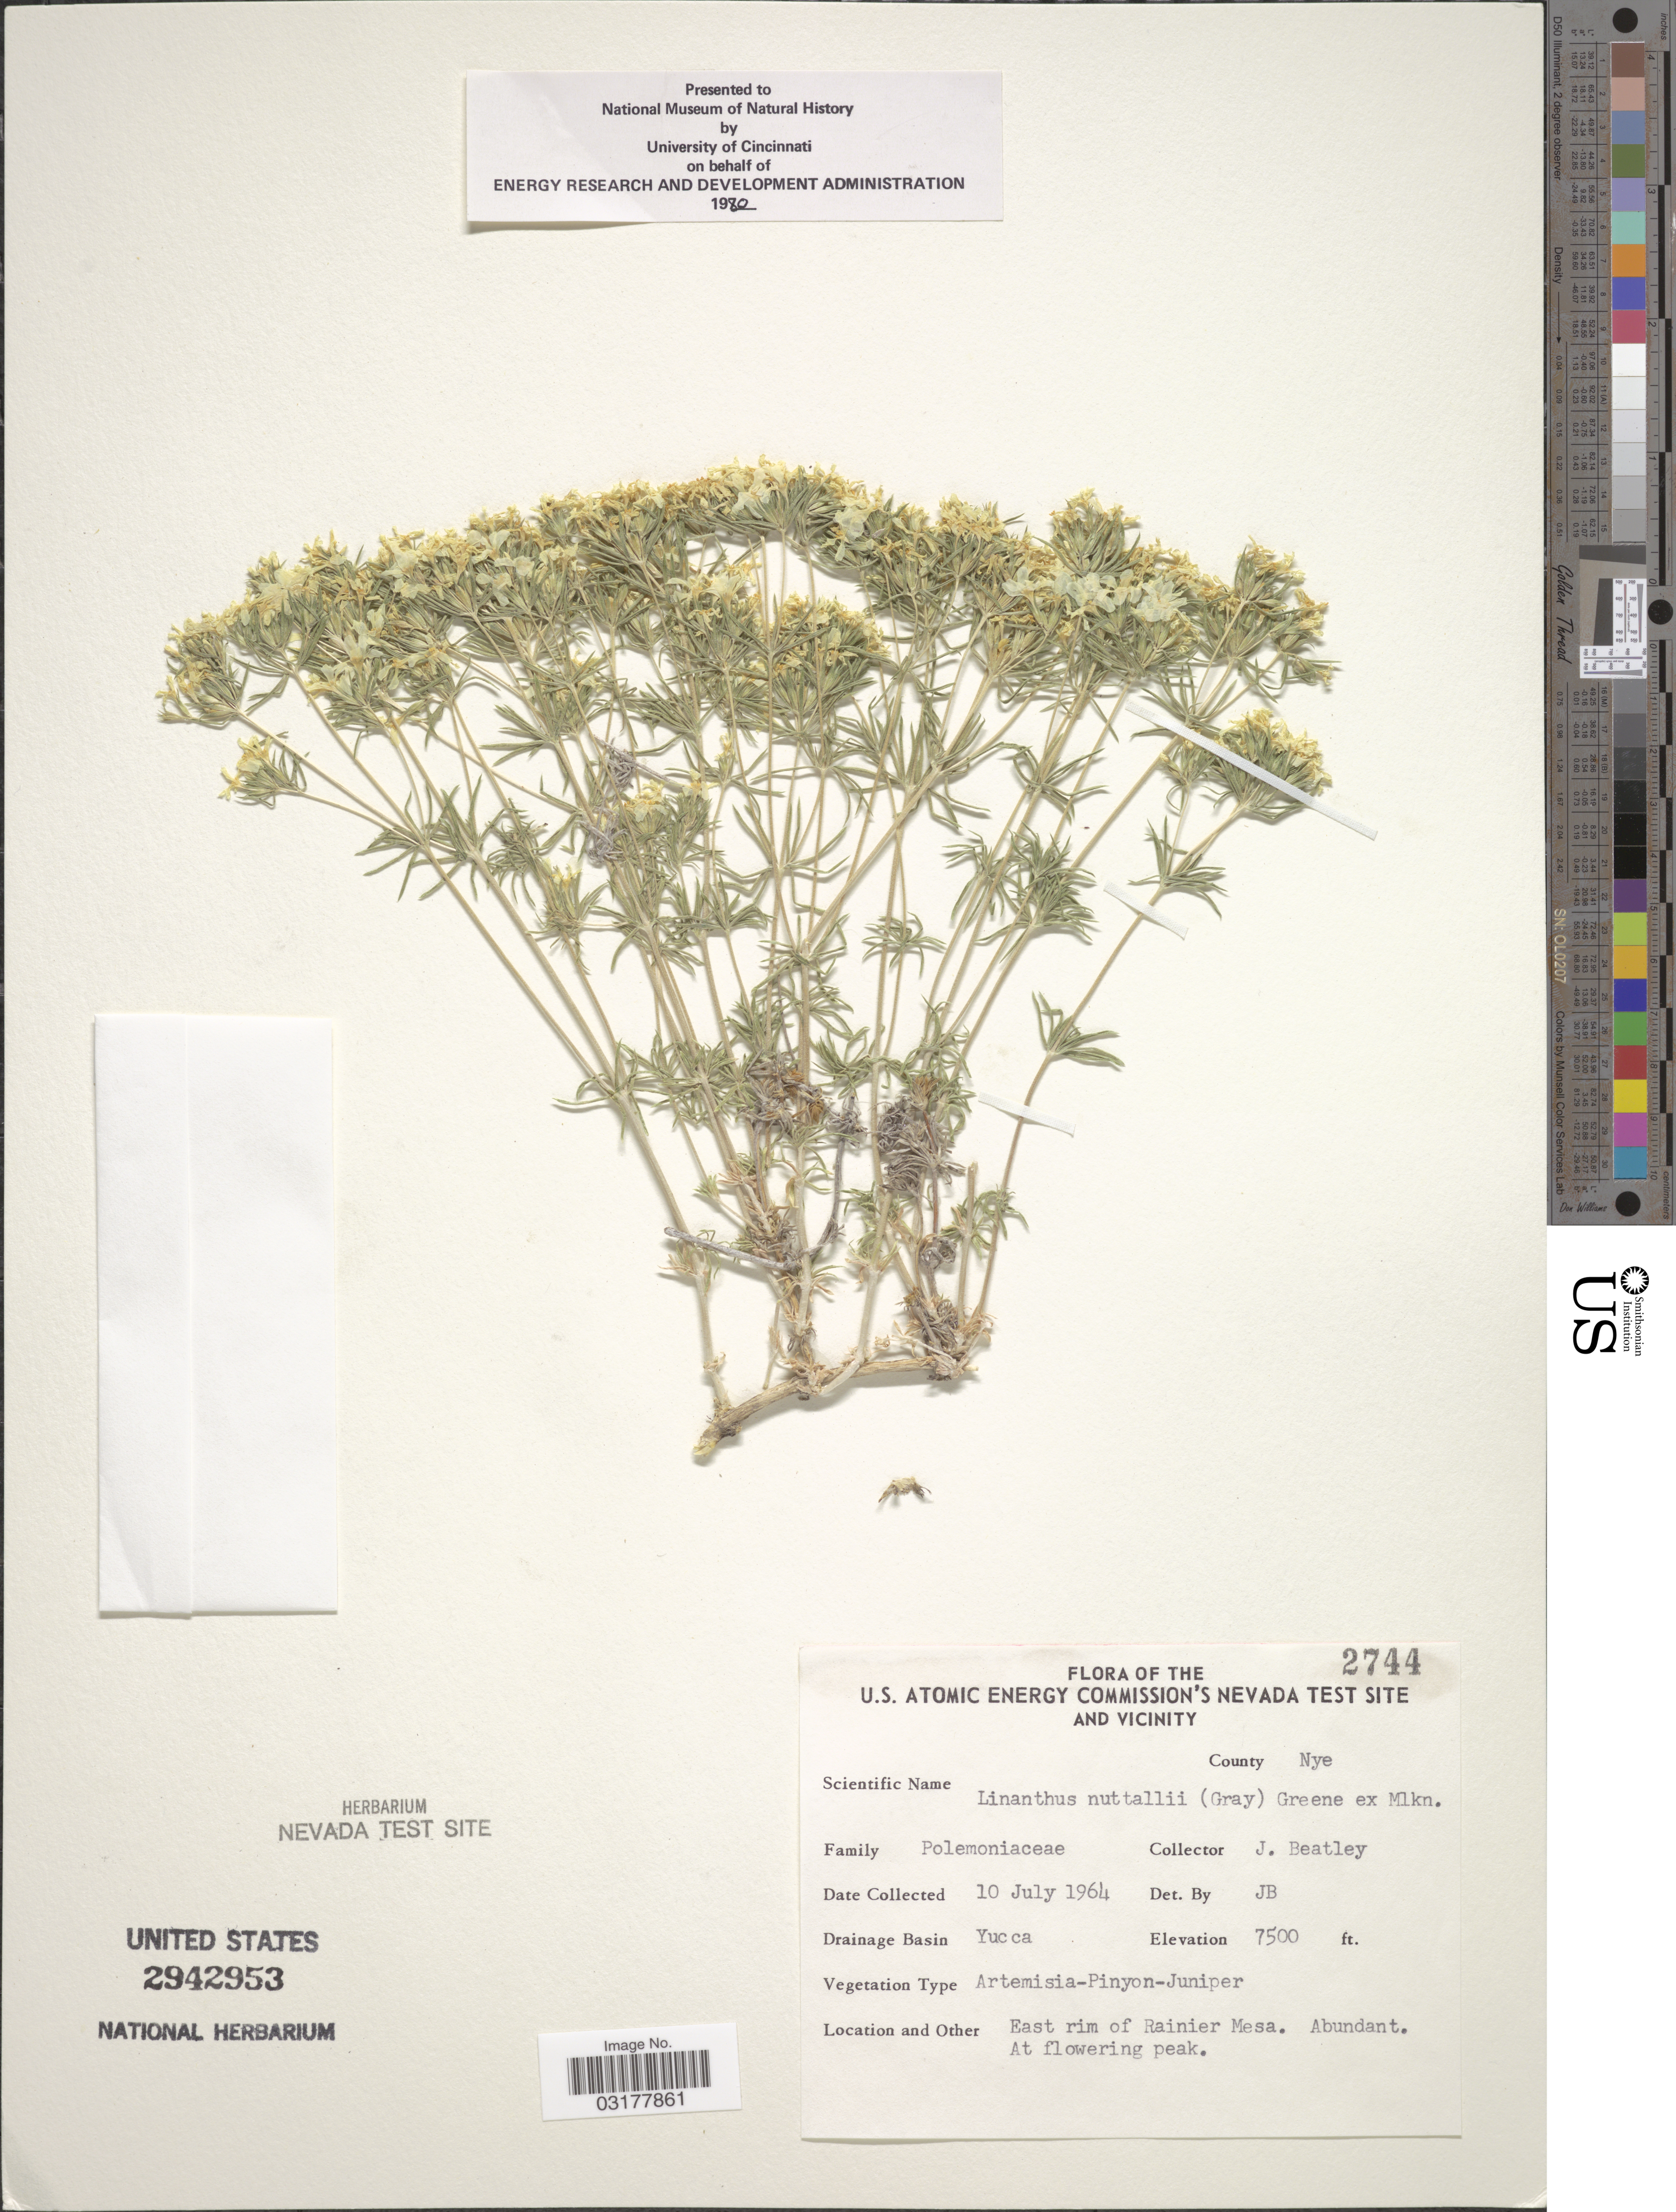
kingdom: Plantae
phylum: Tracheophyta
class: Magnoliopsida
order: Ericales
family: Polemoniaceae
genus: Leptosiphon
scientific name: Leptosiphon nuttallii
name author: (A. Gray) J.M. Porter & L.A. Johnson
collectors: J. C. Beatley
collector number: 2744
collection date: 1964-07-10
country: United States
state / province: Nevada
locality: U.S. Atomic Energy Commission's Nevada Test Site and Vicinity. County Nye. Drainage Basin Yucca. East rim of Rainier Mesa.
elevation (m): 2286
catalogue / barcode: US 2942953